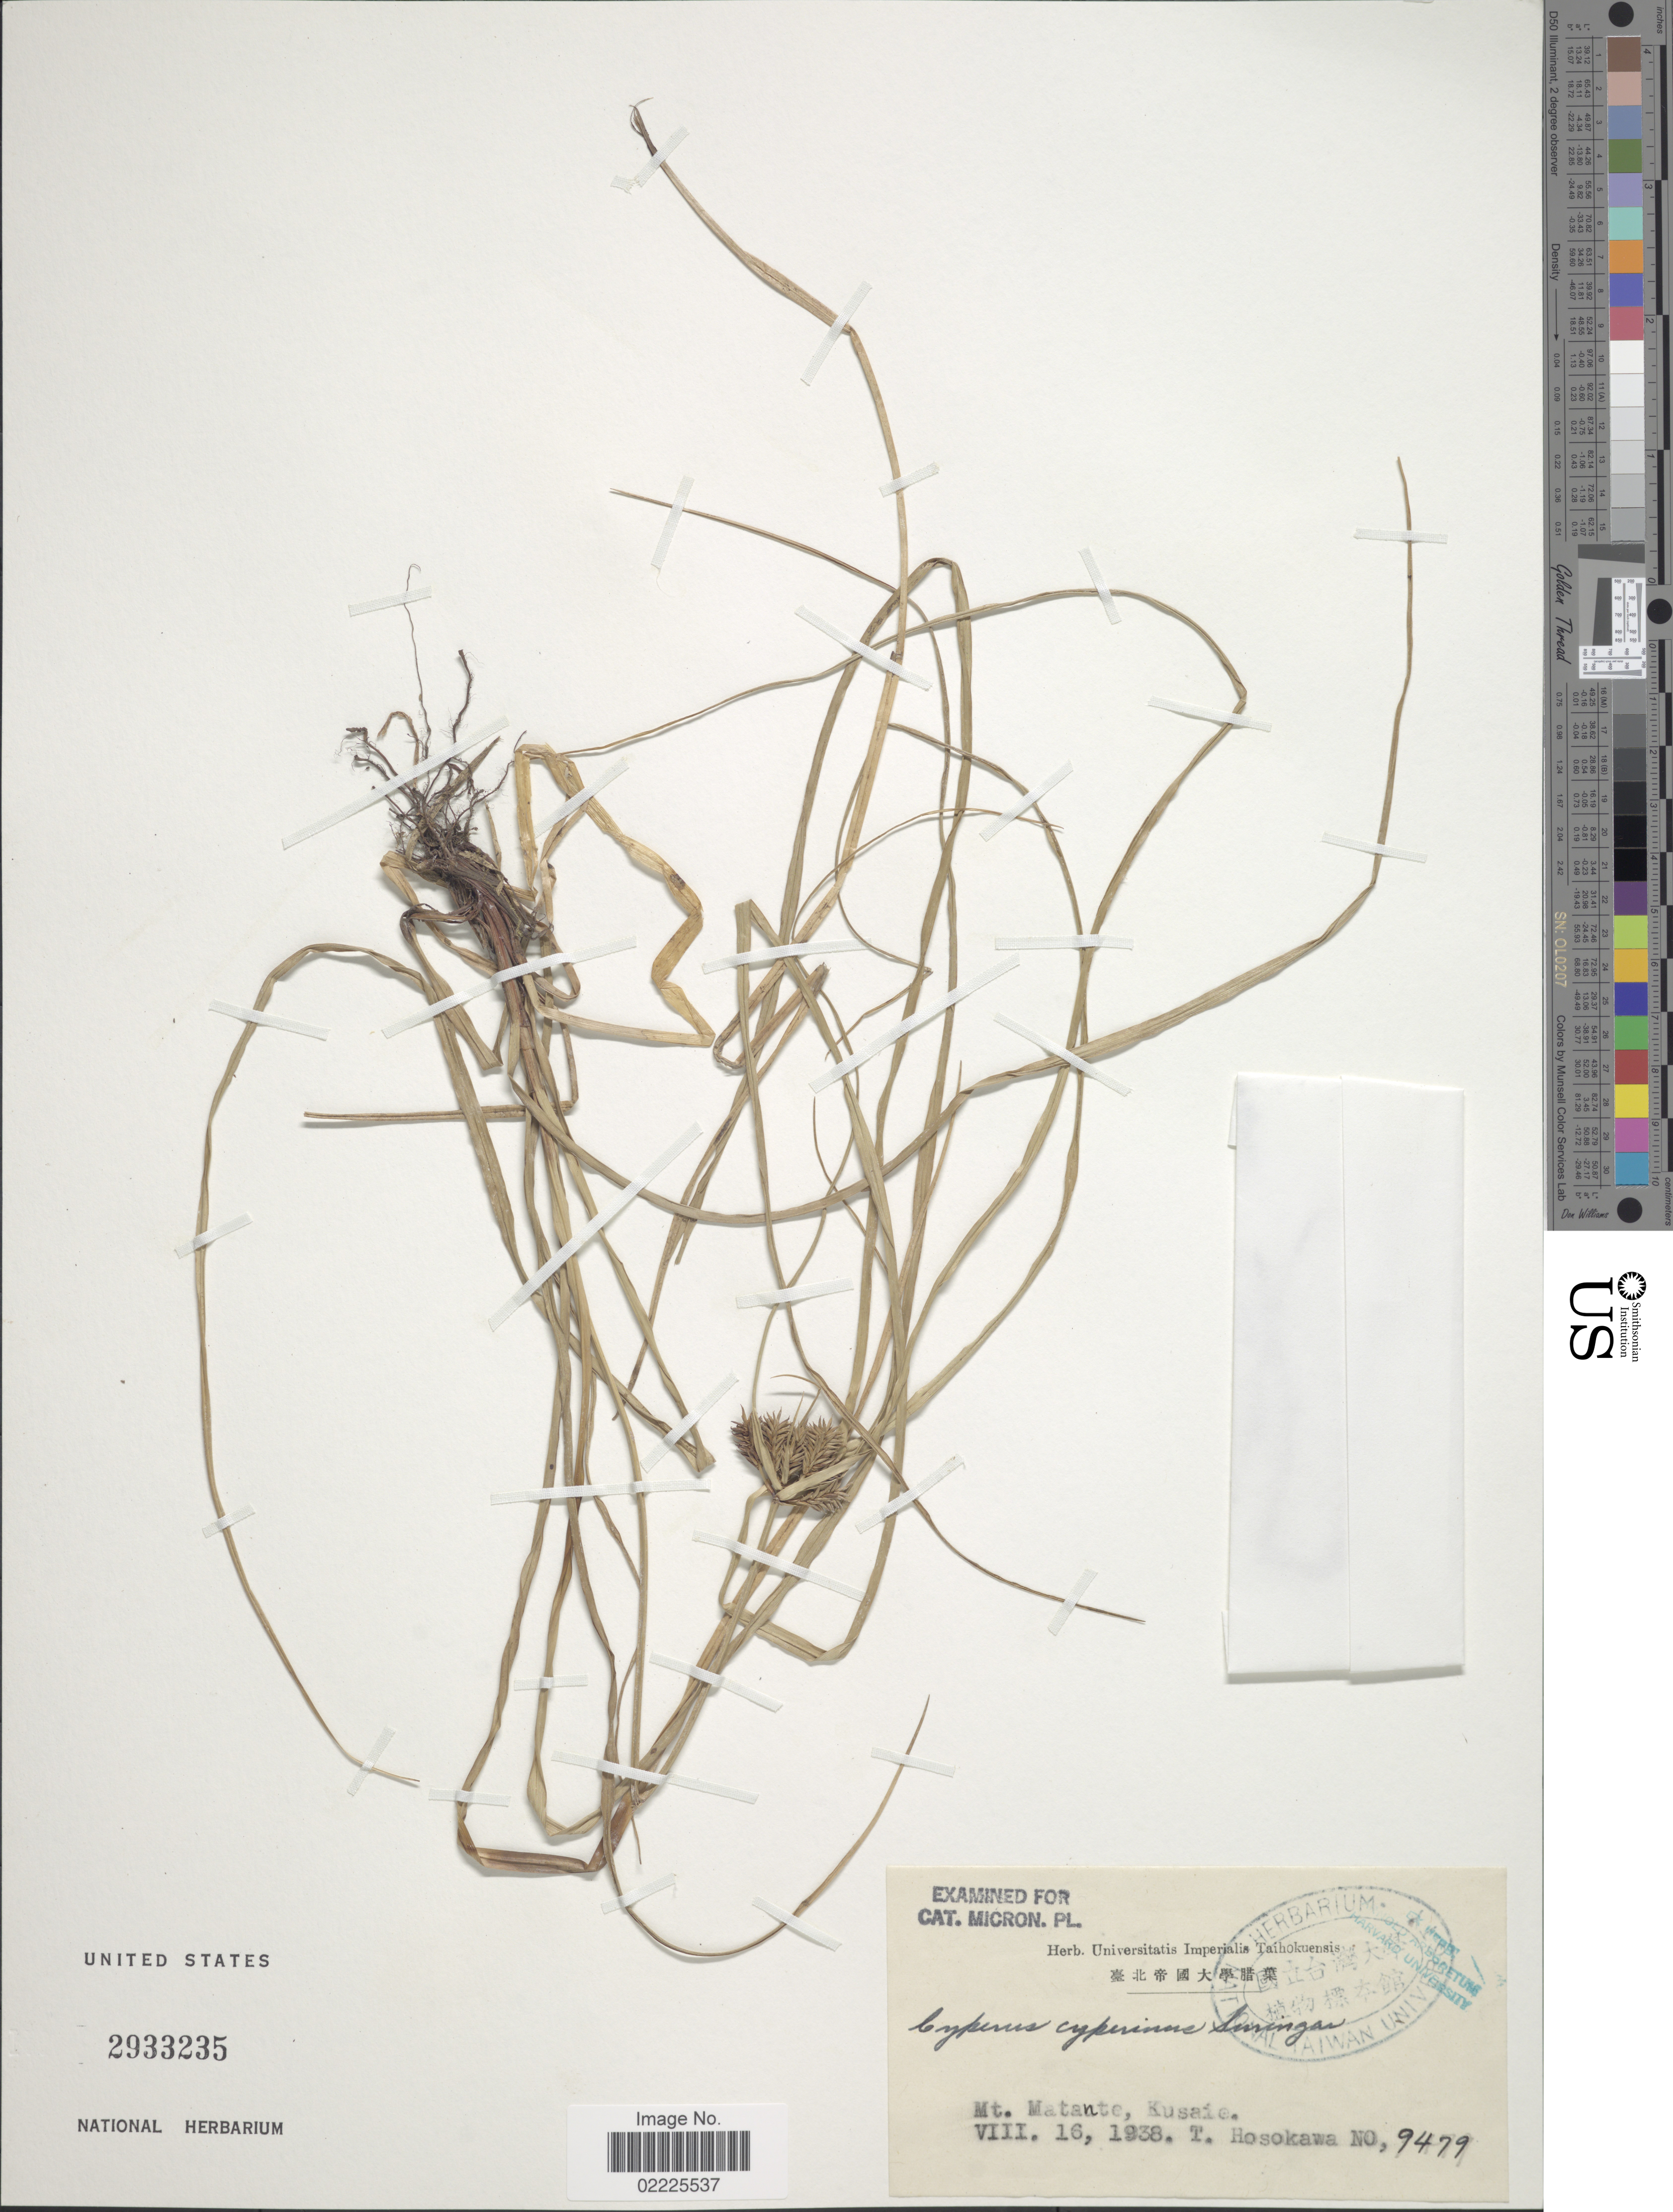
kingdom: Plantae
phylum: Tracheophyta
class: Liliopsida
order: Poales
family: Cyperaceae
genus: Cyperus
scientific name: Cyperus cyperinus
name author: (Retz.) Valck. Sur.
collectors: T. Hosokawa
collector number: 9479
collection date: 1938-08-16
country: Micronesia, Federated States of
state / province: Kosrae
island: Kosrae [Kusaie]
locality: Mt Matante, Kusaie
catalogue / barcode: US 2933235